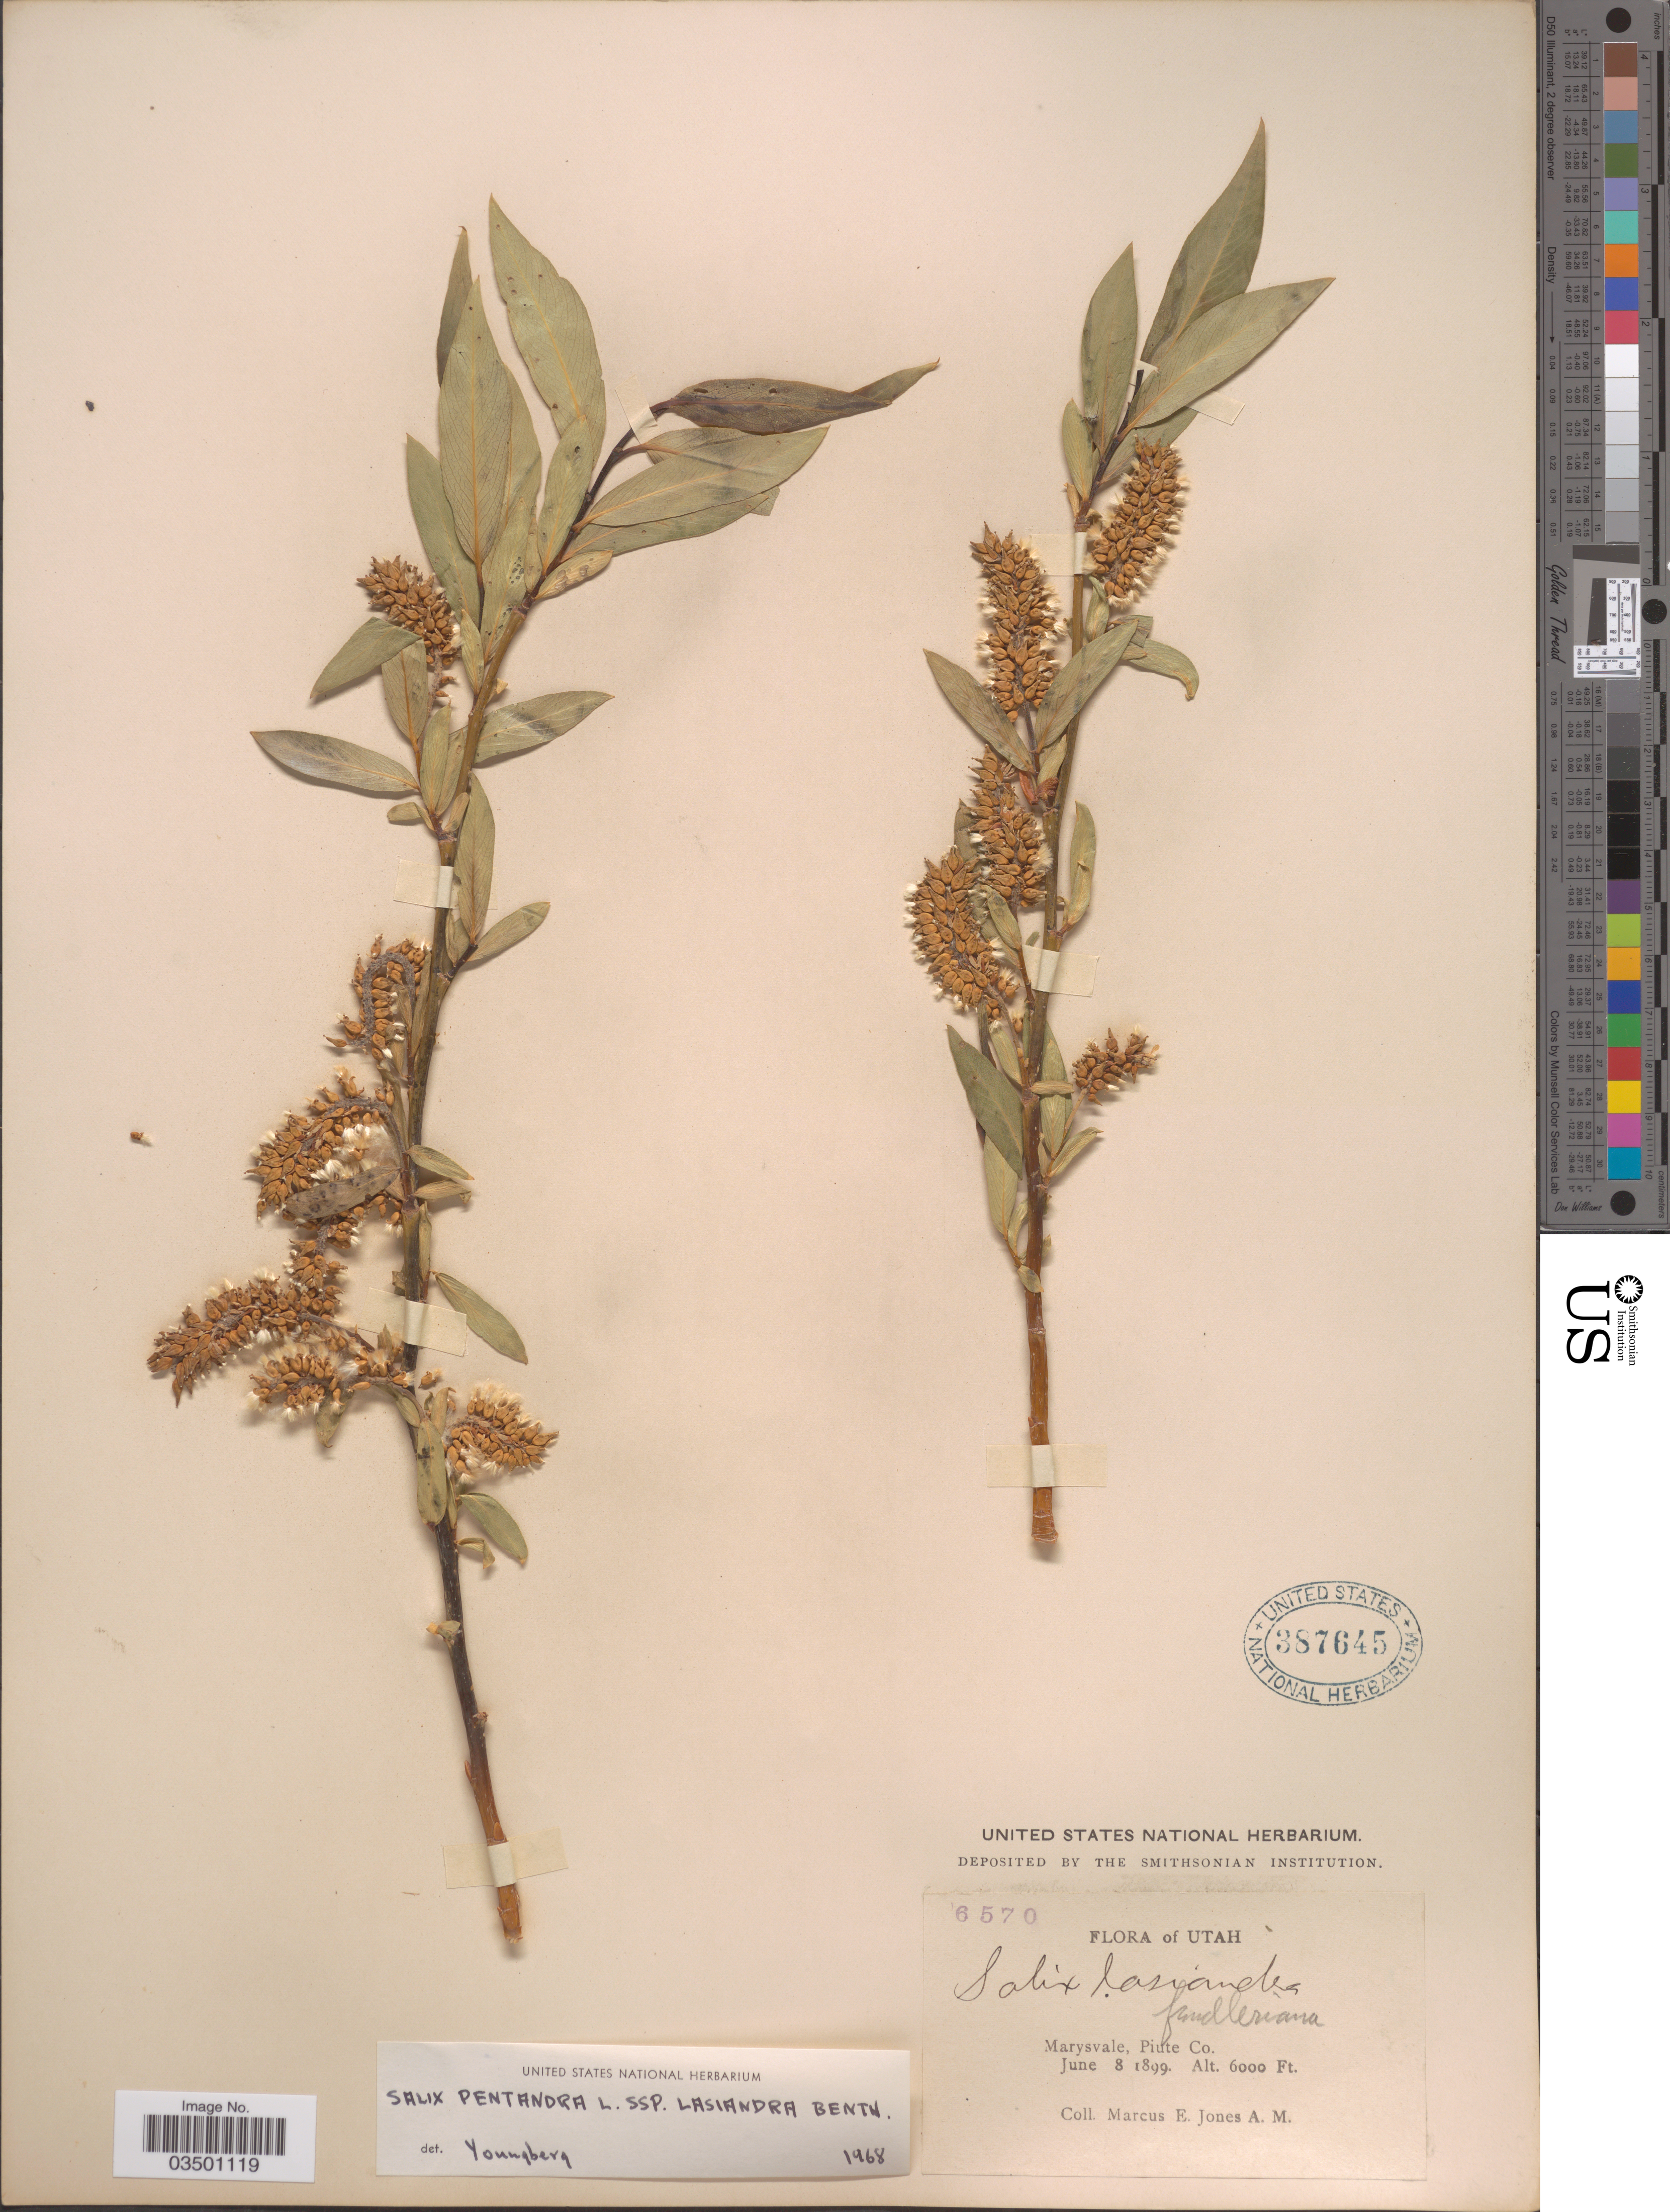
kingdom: Plantae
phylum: Tracheophyta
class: Magnoliopsida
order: Malpighiales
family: Salicaceae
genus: Salix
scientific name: Salix lasiandra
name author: Benth.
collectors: M. E. Jones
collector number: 6570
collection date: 1899-06-08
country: United States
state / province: Utah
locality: Marysvale, Piute Co.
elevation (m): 1829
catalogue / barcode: US 387645